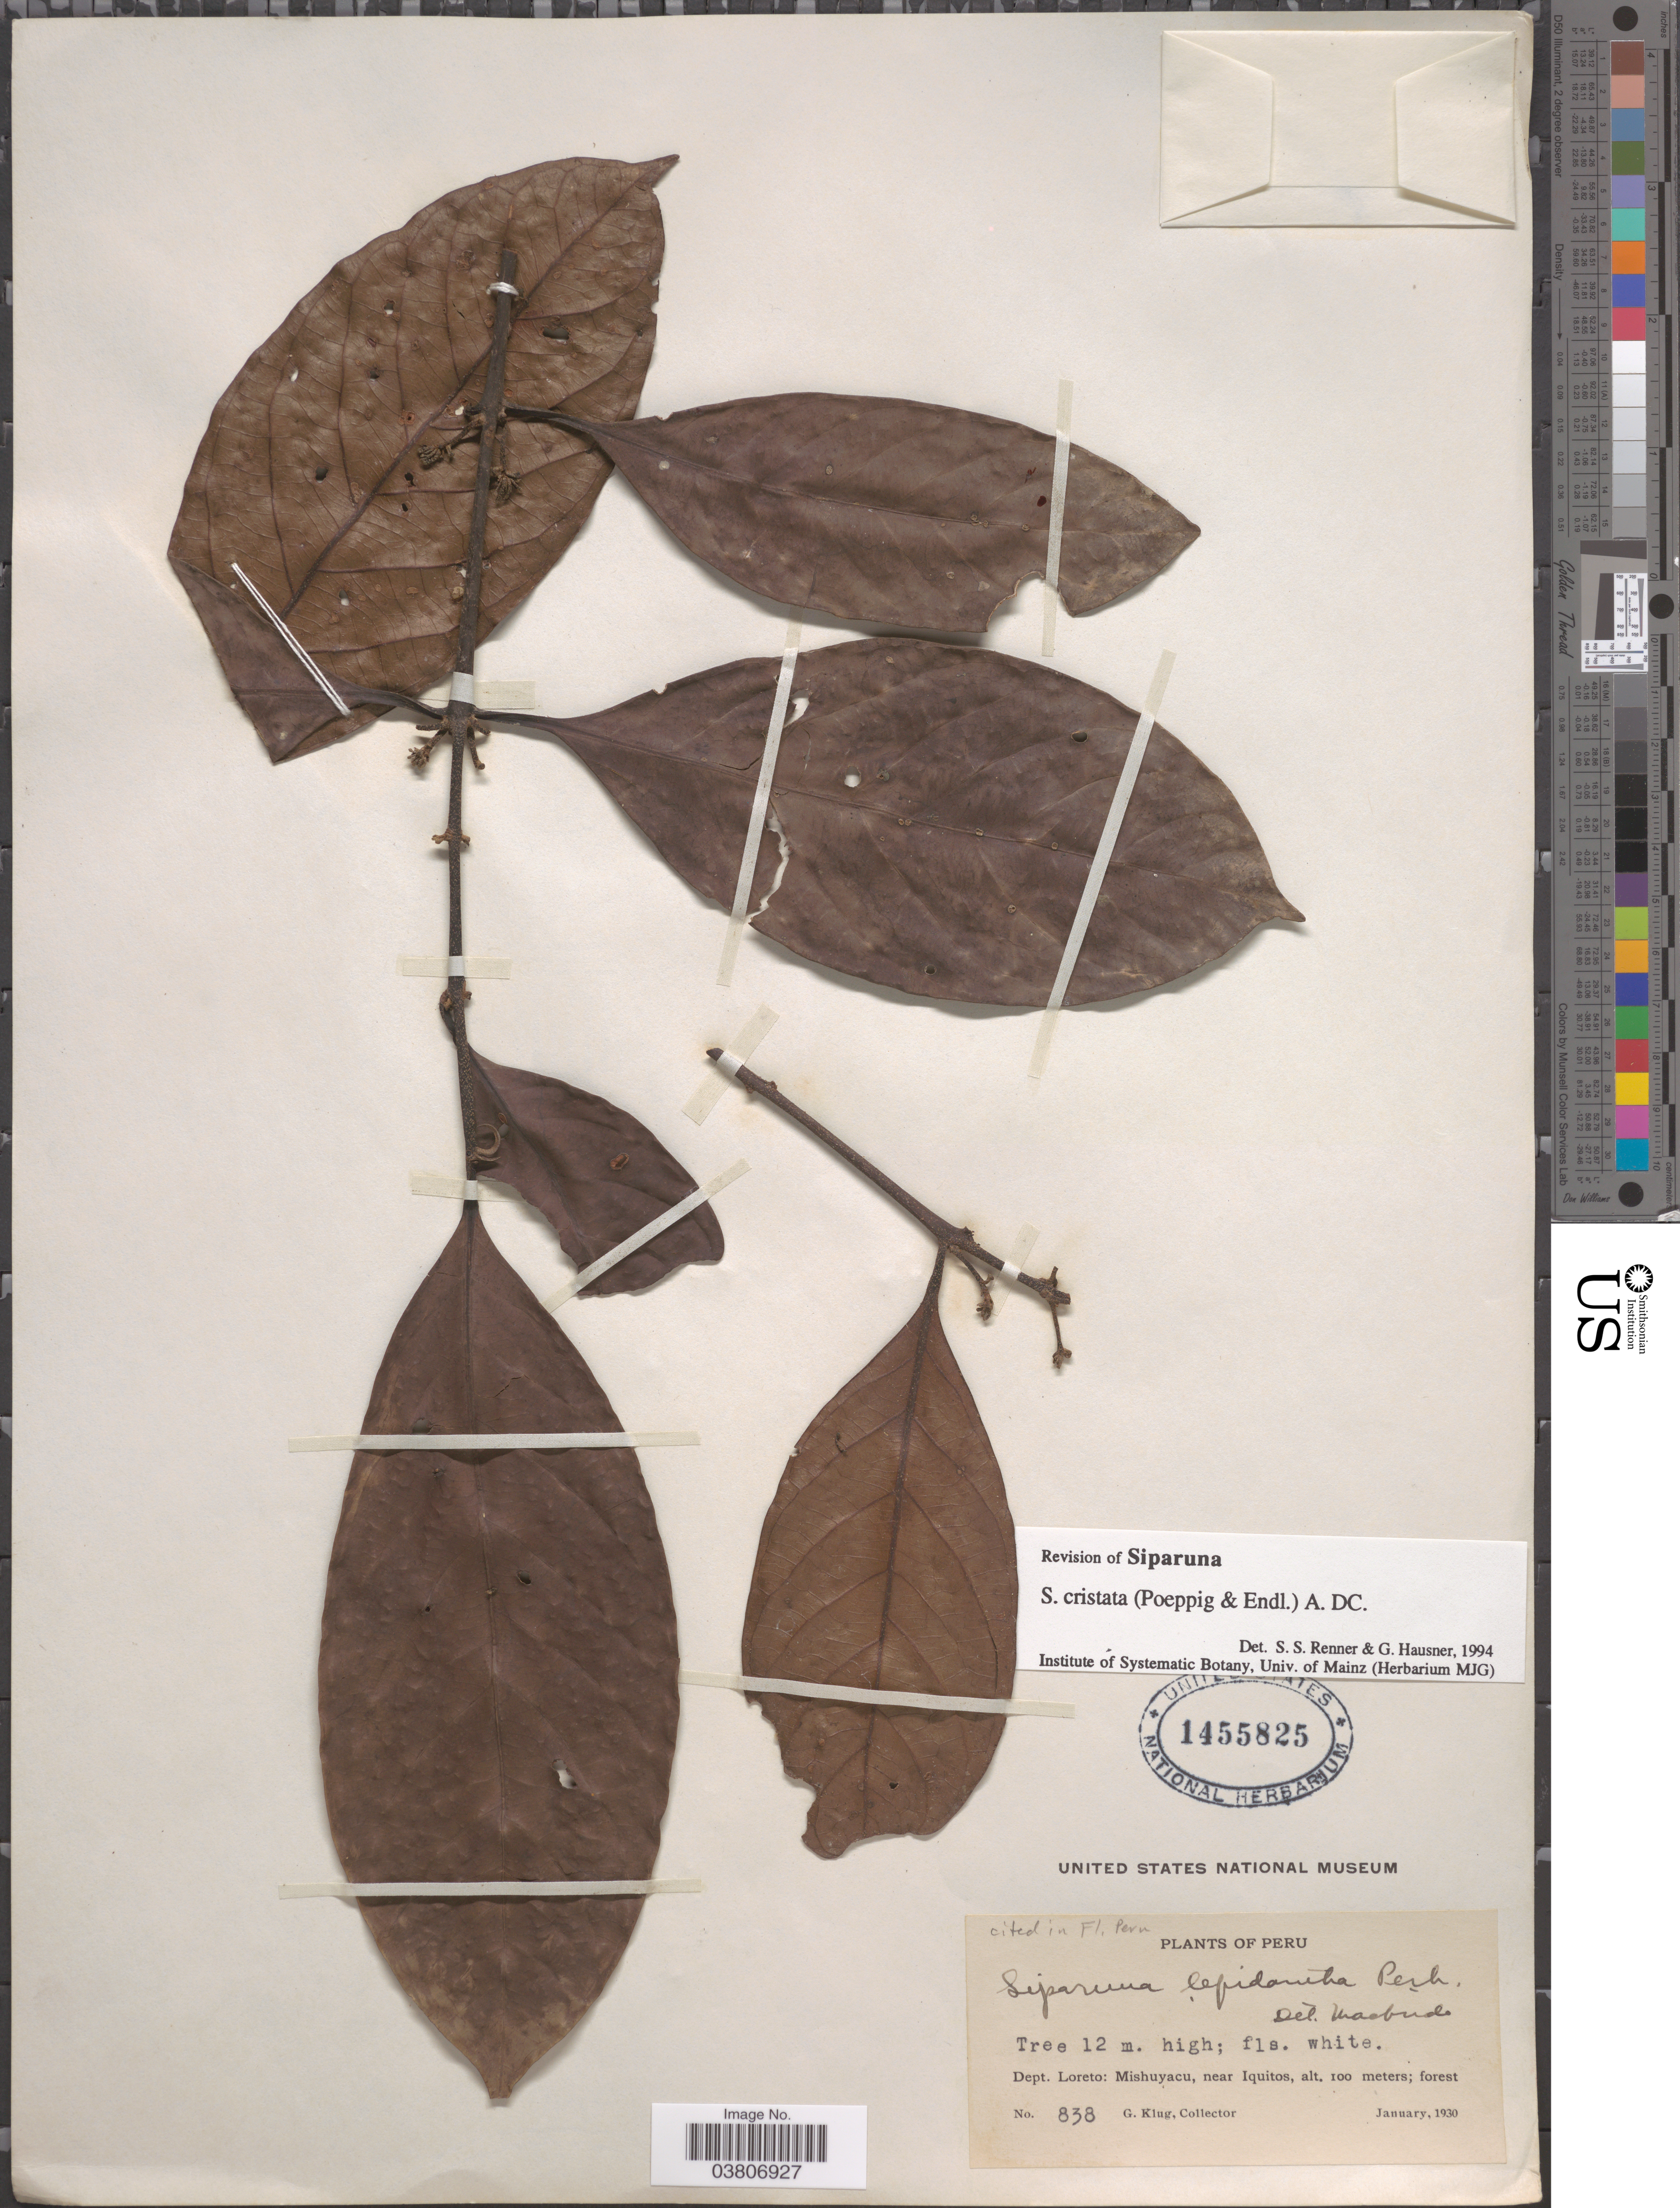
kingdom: Plantae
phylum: Tracheophyta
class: Magnoliopsida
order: Laurales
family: Siparunaceae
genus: Siparuna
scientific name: Siparuna cristata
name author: (Poepp. & Endl.) A. DC.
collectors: G. Klug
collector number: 838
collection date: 1930-01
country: Peru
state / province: Loreto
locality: Dept. Loreto: Mishuyacu, near Iquitos.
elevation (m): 100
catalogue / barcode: US 1455825